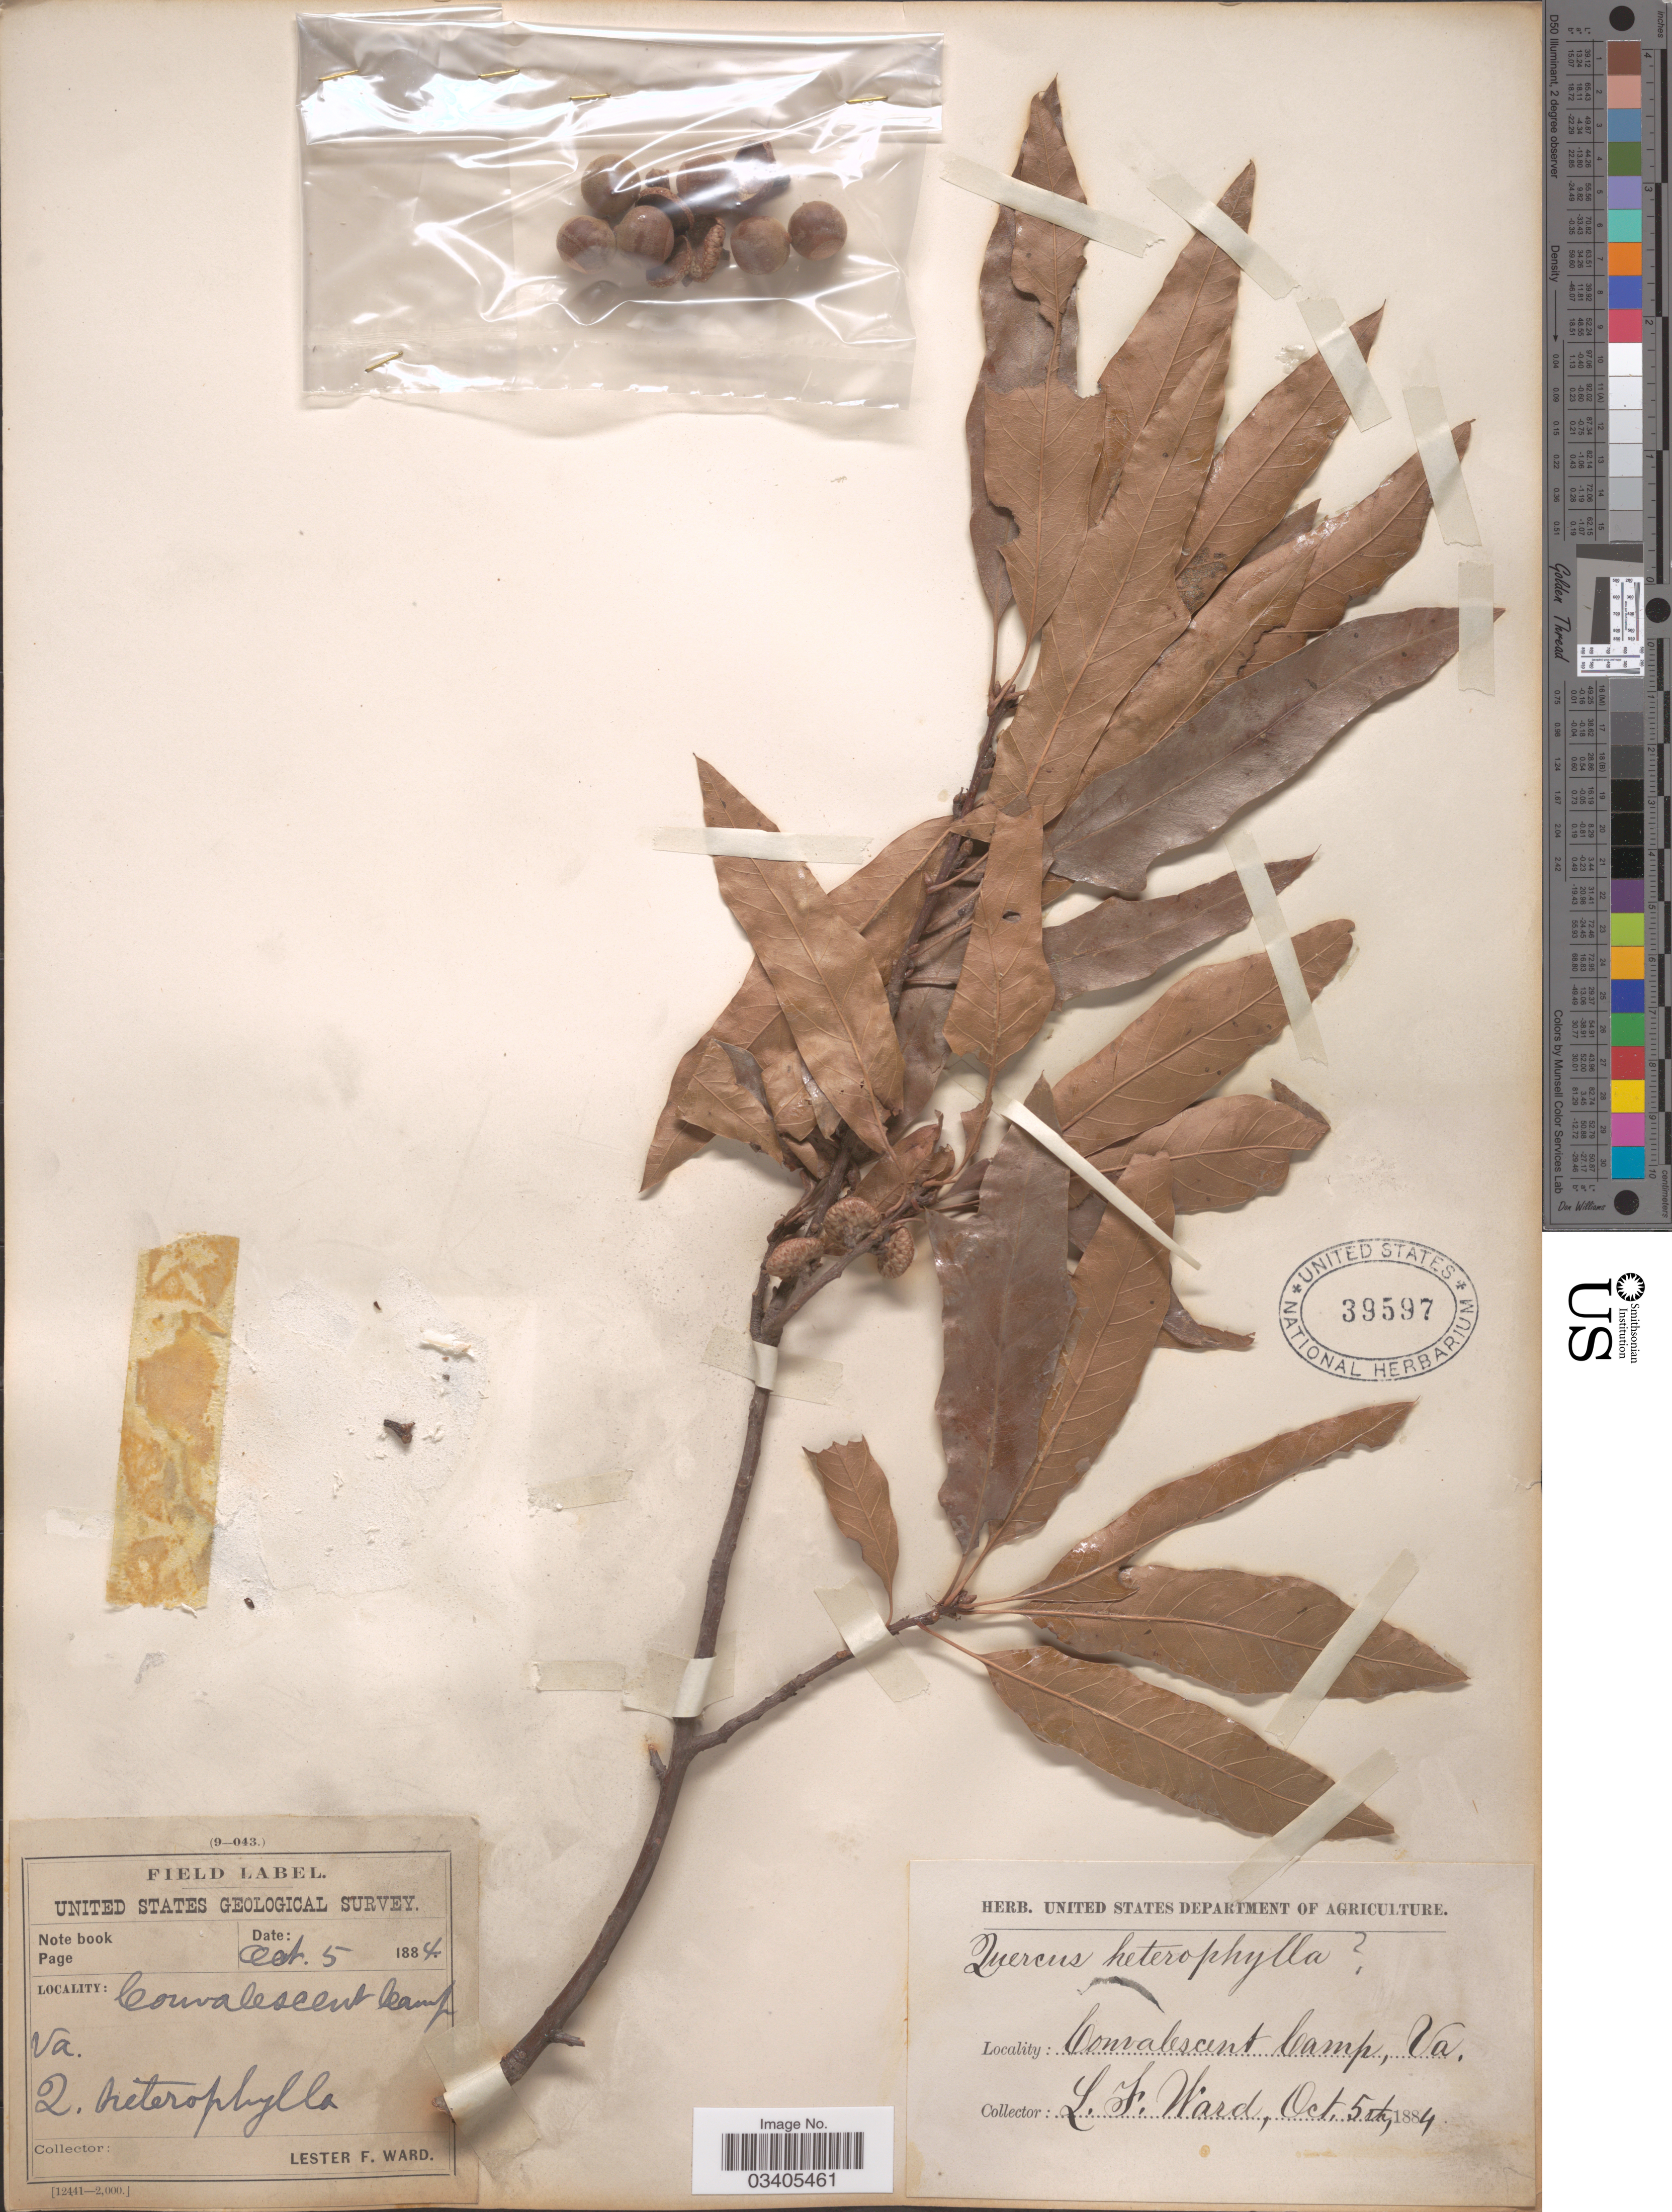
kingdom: Plantae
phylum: Tracheophyta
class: Magnoliopsida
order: Fagales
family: Fagaceae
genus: Quercus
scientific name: Quercus x heterophylla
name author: Michx.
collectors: L. F. Ward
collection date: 1884-10-05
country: United States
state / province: Virginia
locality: Convalescent Camp.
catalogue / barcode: US 39597